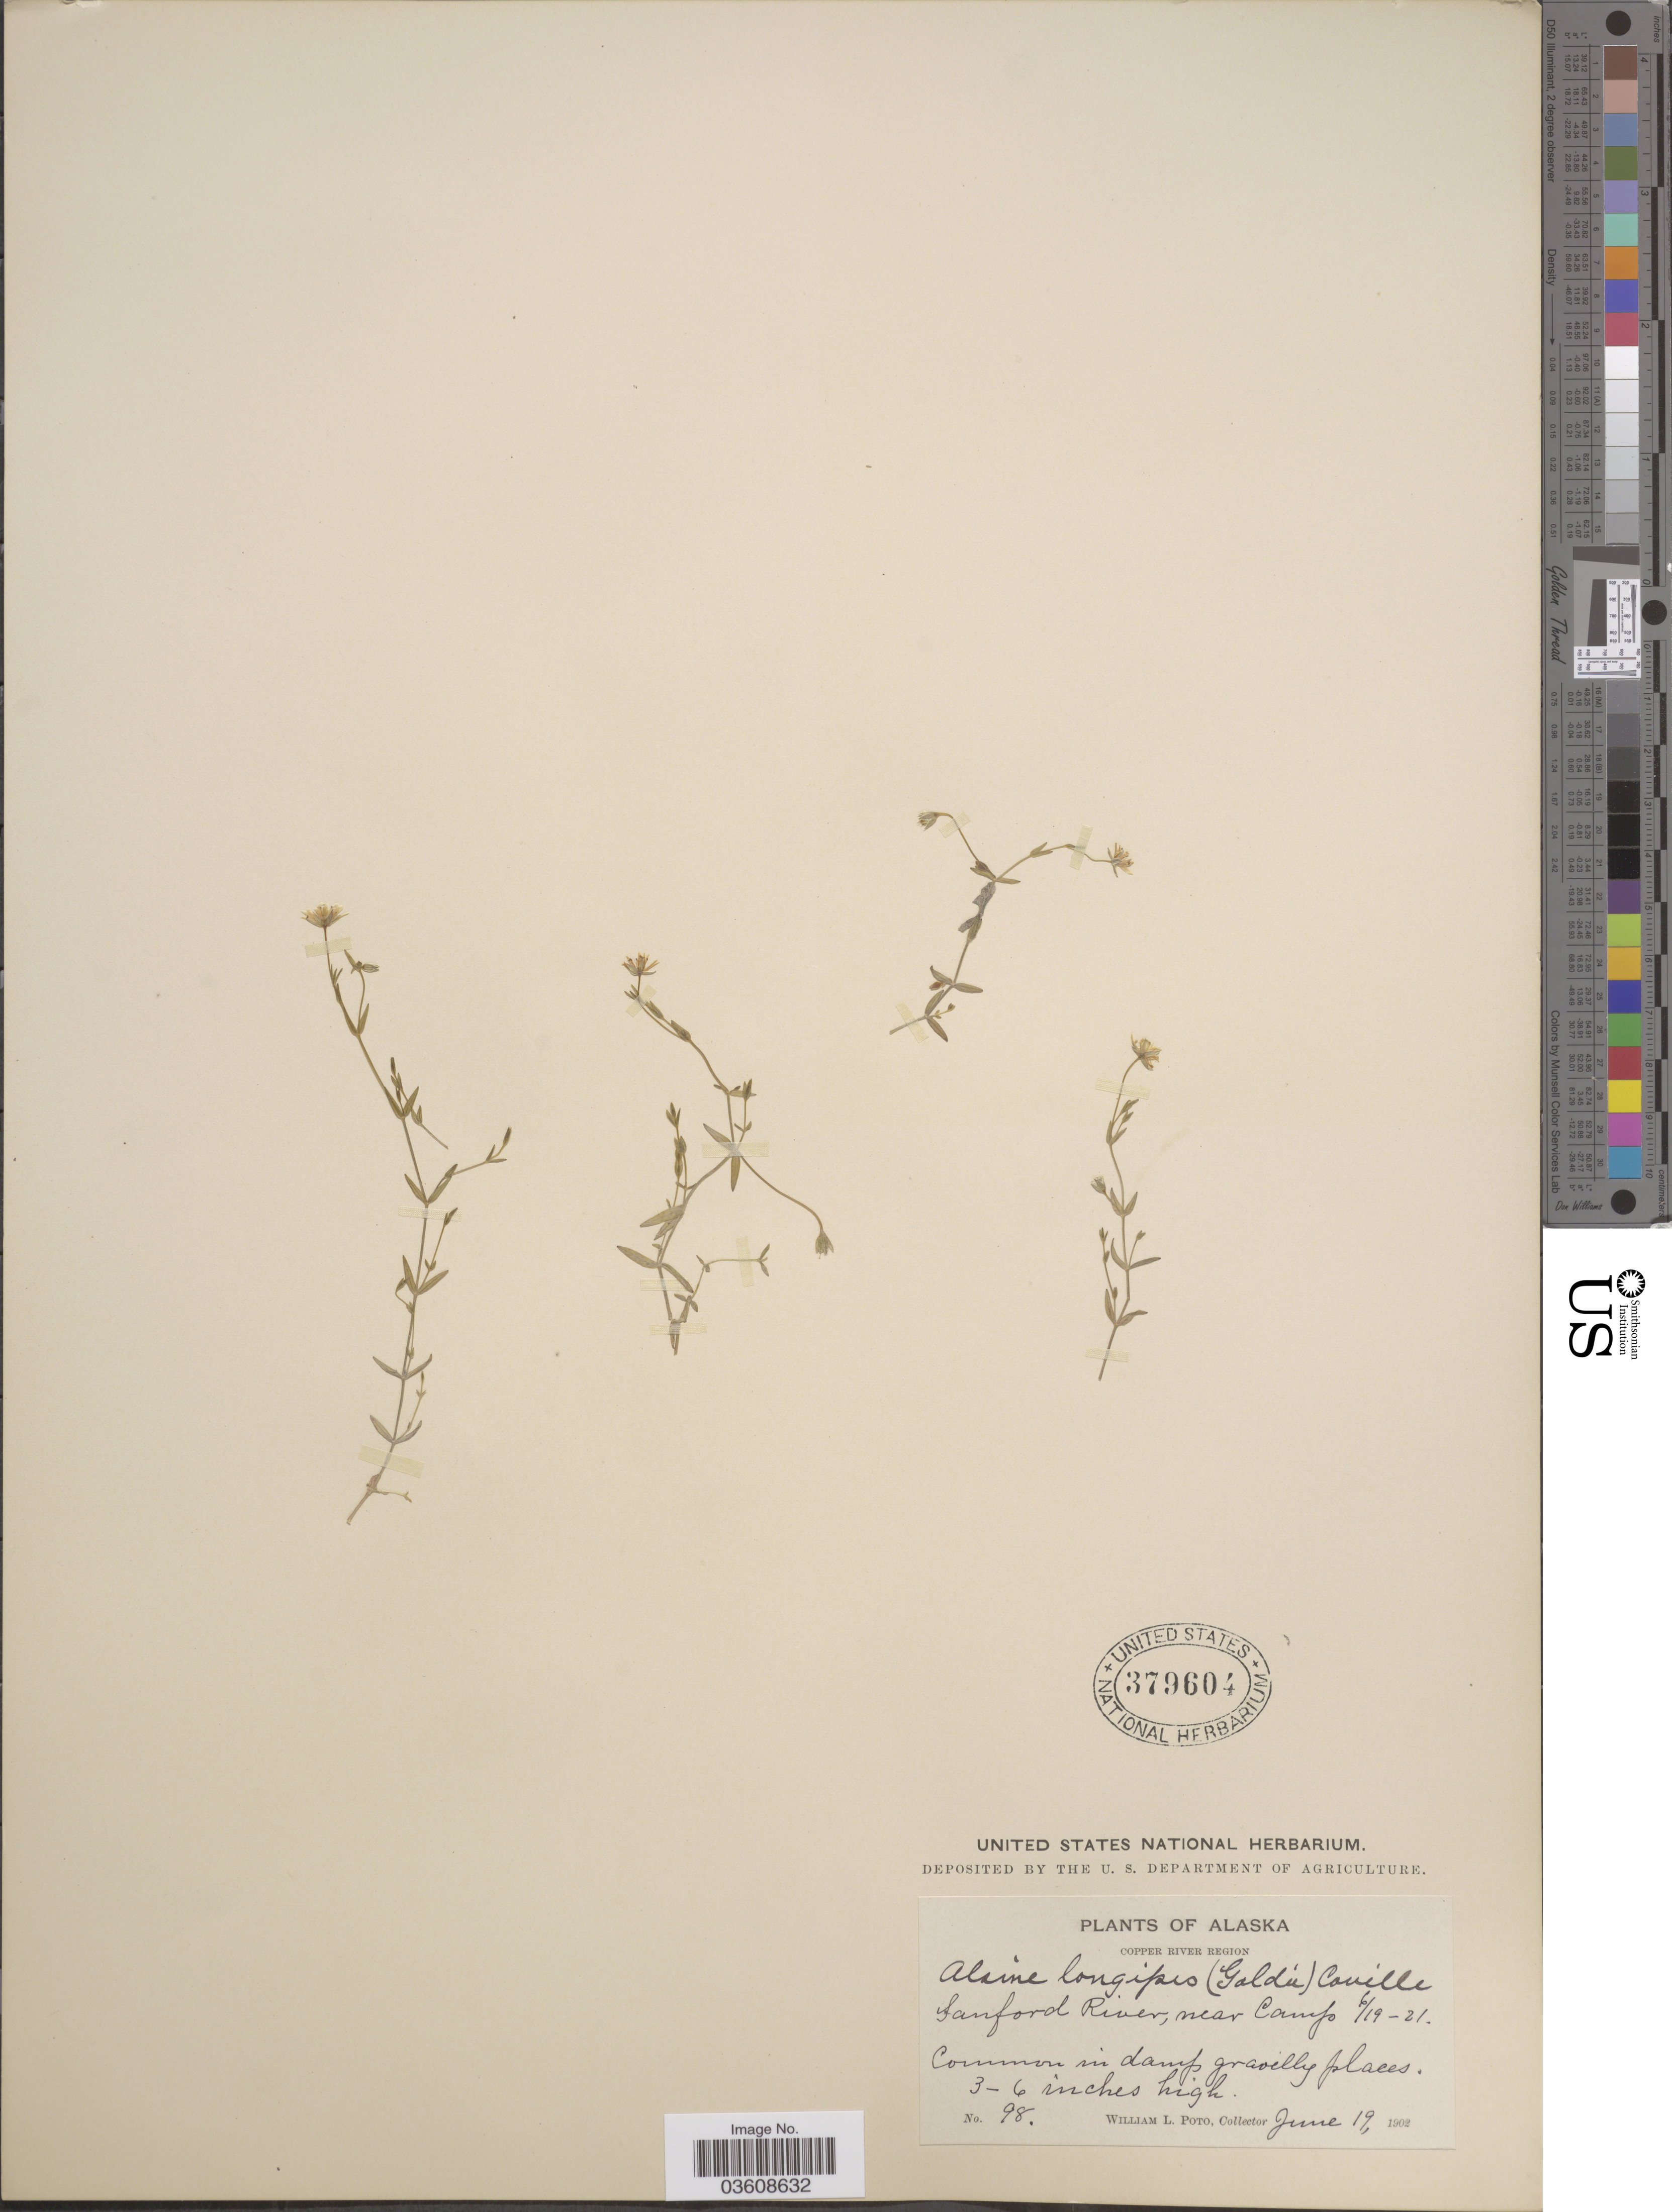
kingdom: Plantae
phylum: Tracheophyta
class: Magnoliopsida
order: Caryophyllales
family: Caryophyllaceae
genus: Stellaria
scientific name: Stellaria longipes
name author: Goldie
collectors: W. Poto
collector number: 98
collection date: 1902-06-19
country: United States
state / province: Alaska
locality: Copper River Region. Sanford River, near Camp 6/19-21.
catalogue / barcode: US 379604